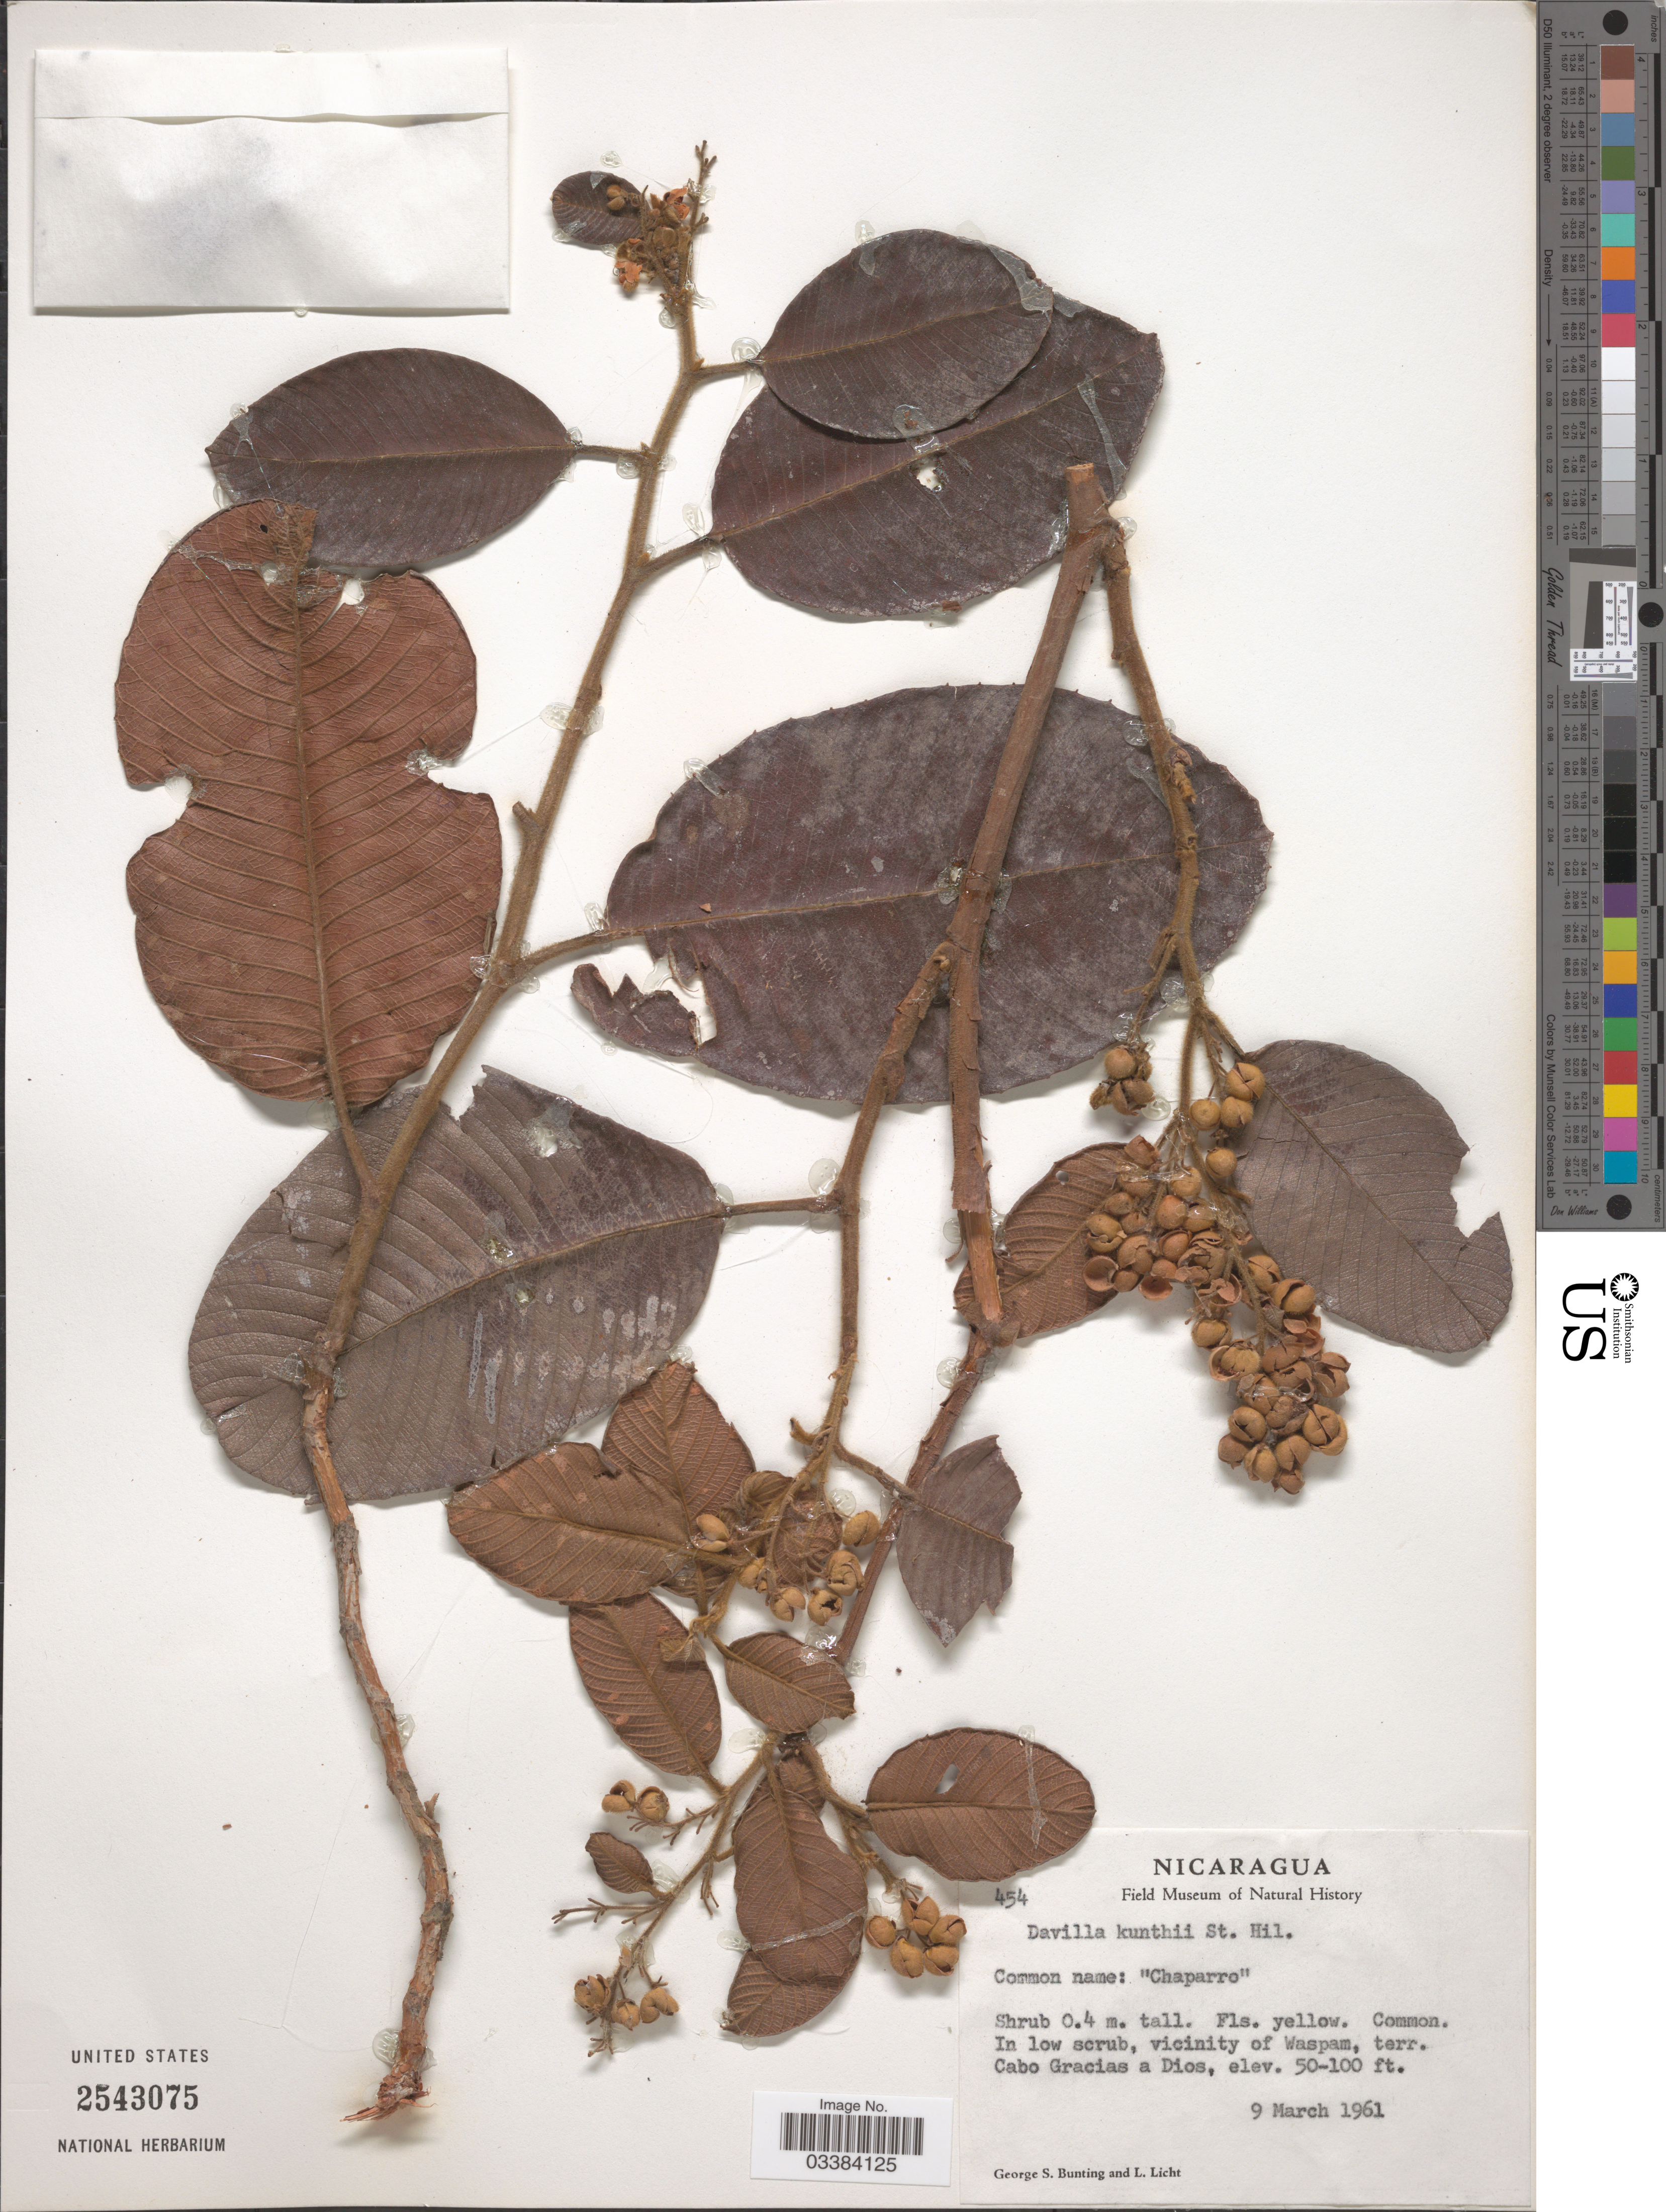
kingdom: Plantae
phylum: Tracheophyta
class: Magnoliopsida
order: Dilleniales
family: Dilleniaceae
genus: Davilla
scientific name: Davilla kunthii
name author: A. St.-Hil.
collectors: G. S. Bunting & L. Licht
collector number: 454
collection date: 1961-03-09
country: Honduras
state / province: Gracias de Dios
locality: Vicinity of Waspam, terr. Cabo Gracias a Dios.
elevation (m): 15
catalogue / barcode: US 2543075